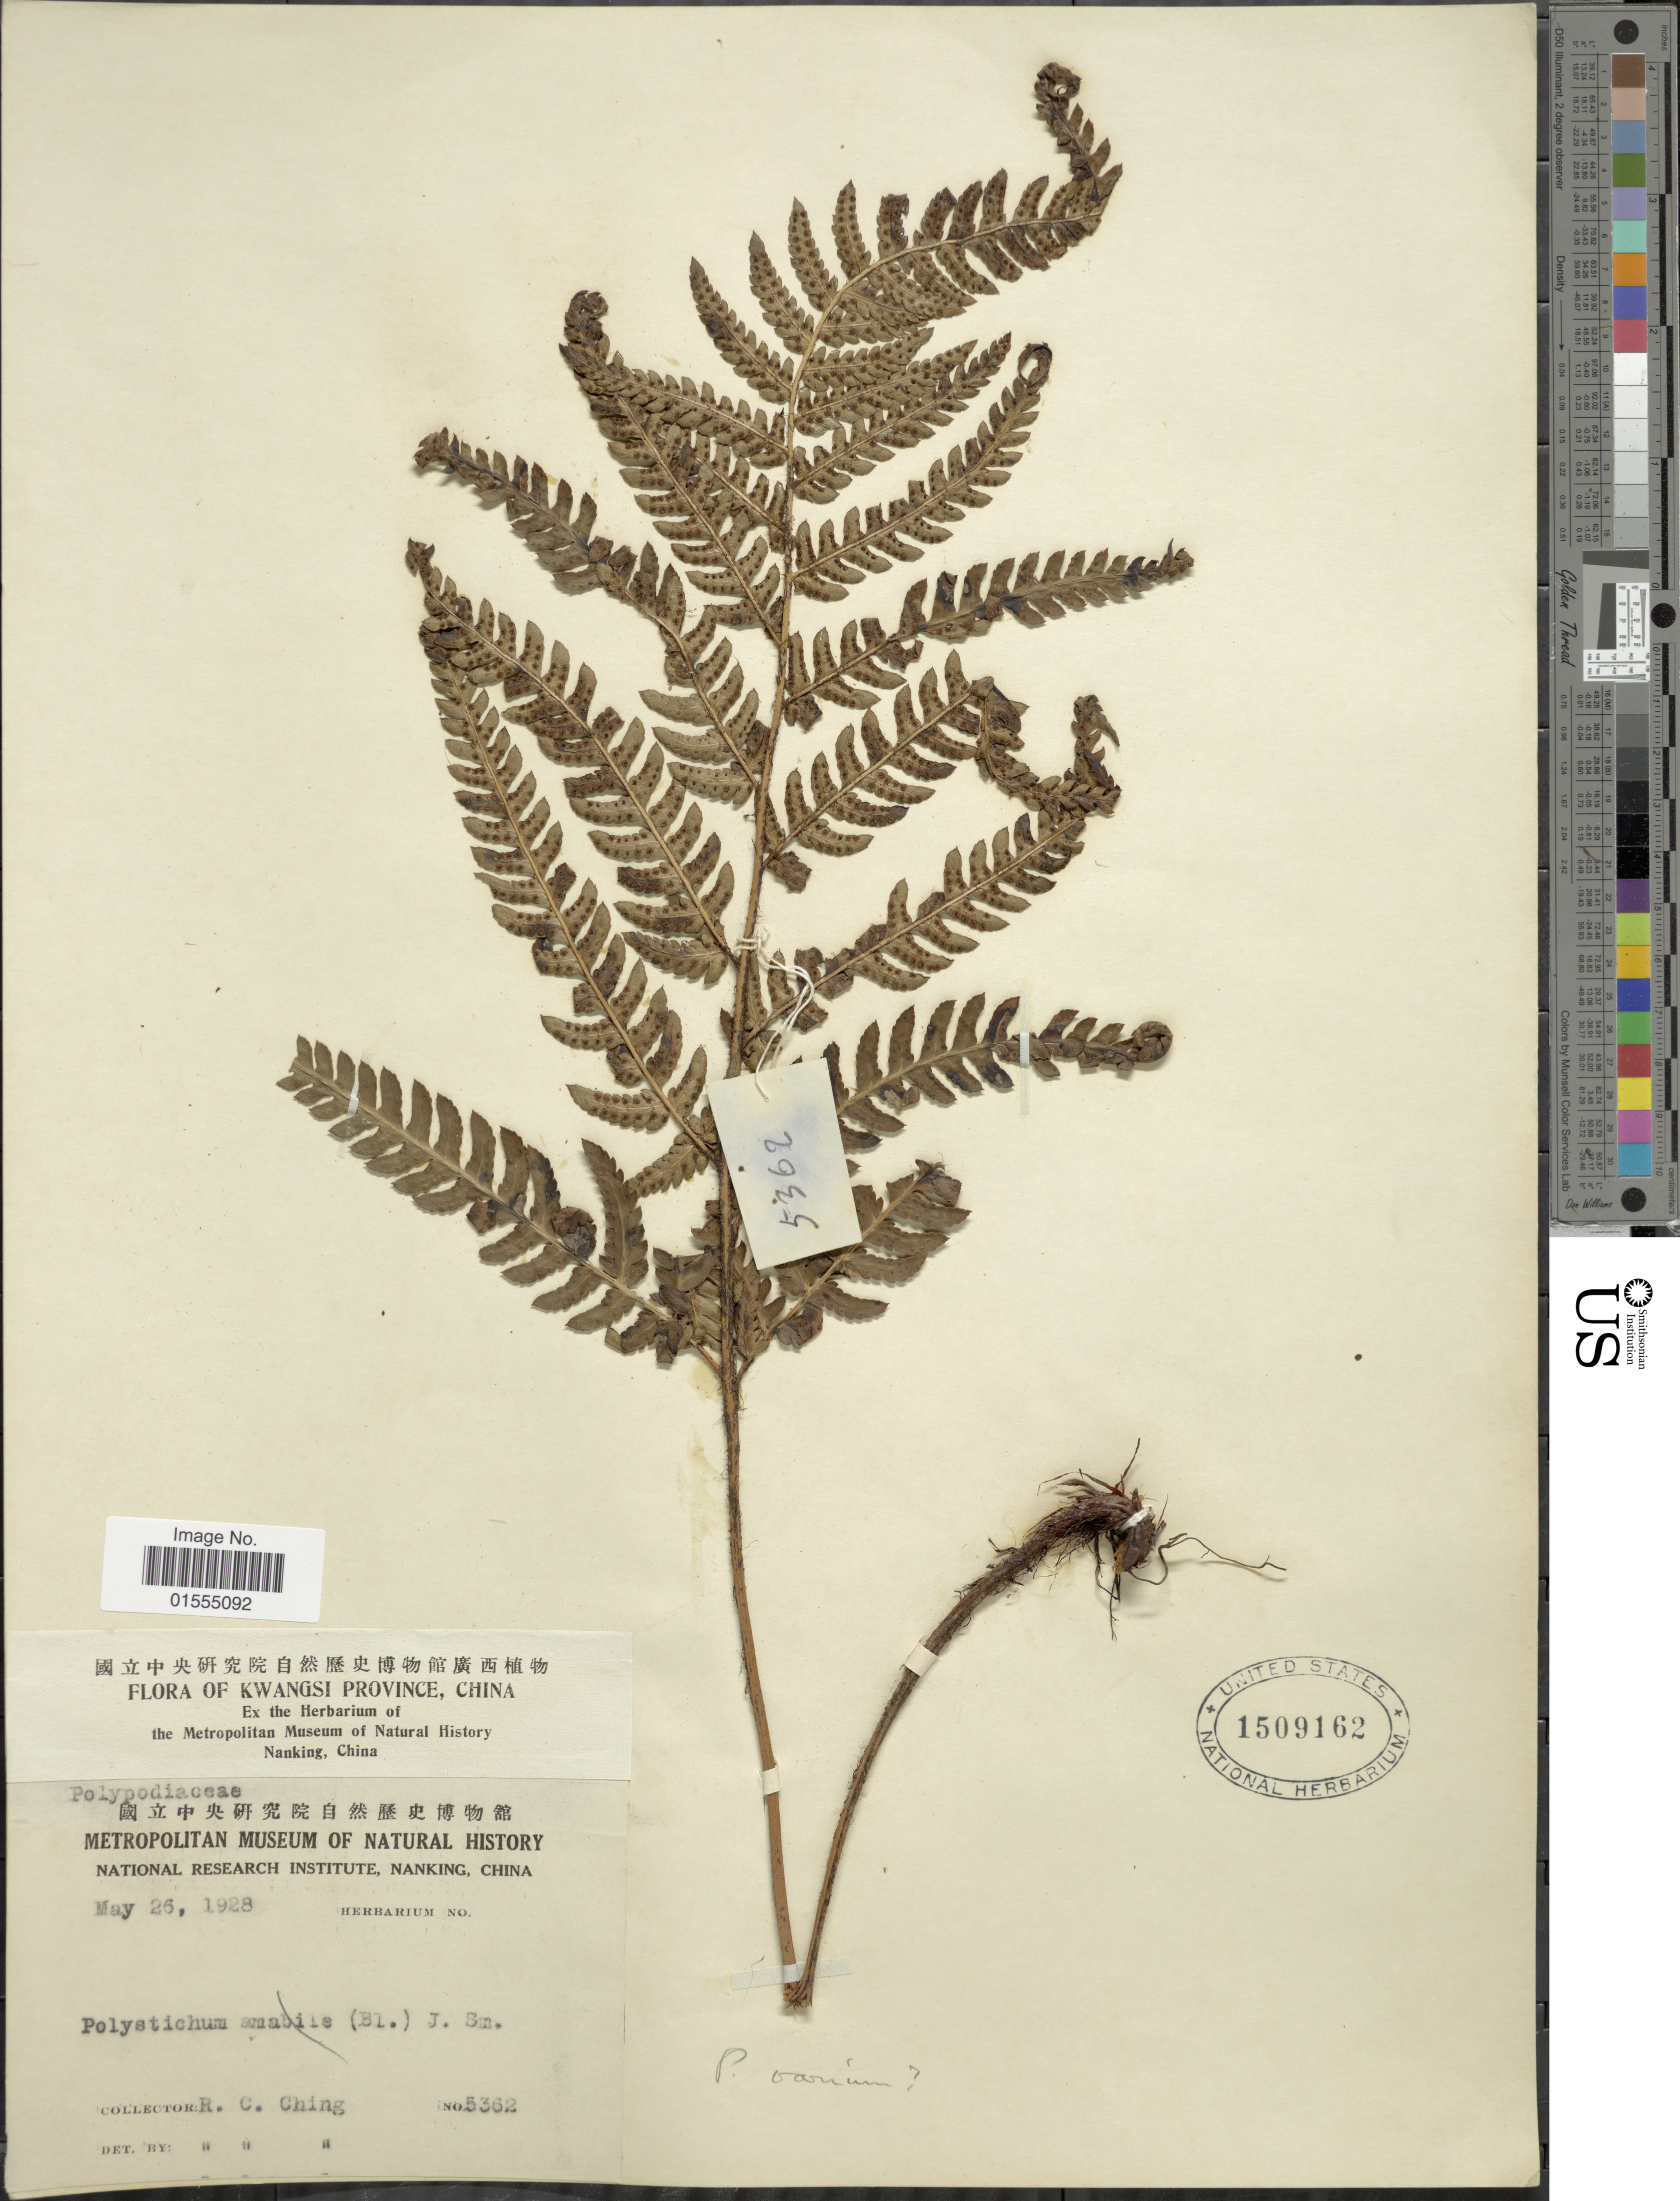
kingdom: Plantae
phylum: Tracheophyta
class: Polypodiopsida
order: Polypodiales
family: Dryopteridaceae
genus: Dryopteris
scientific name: Dryopteris varia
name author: (L.) Kuntze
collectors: R. C. Ching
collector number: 5362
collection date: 1928-05-26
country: China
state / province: Guangxi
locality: Kwangsi Province, China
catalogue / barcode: US 1509162